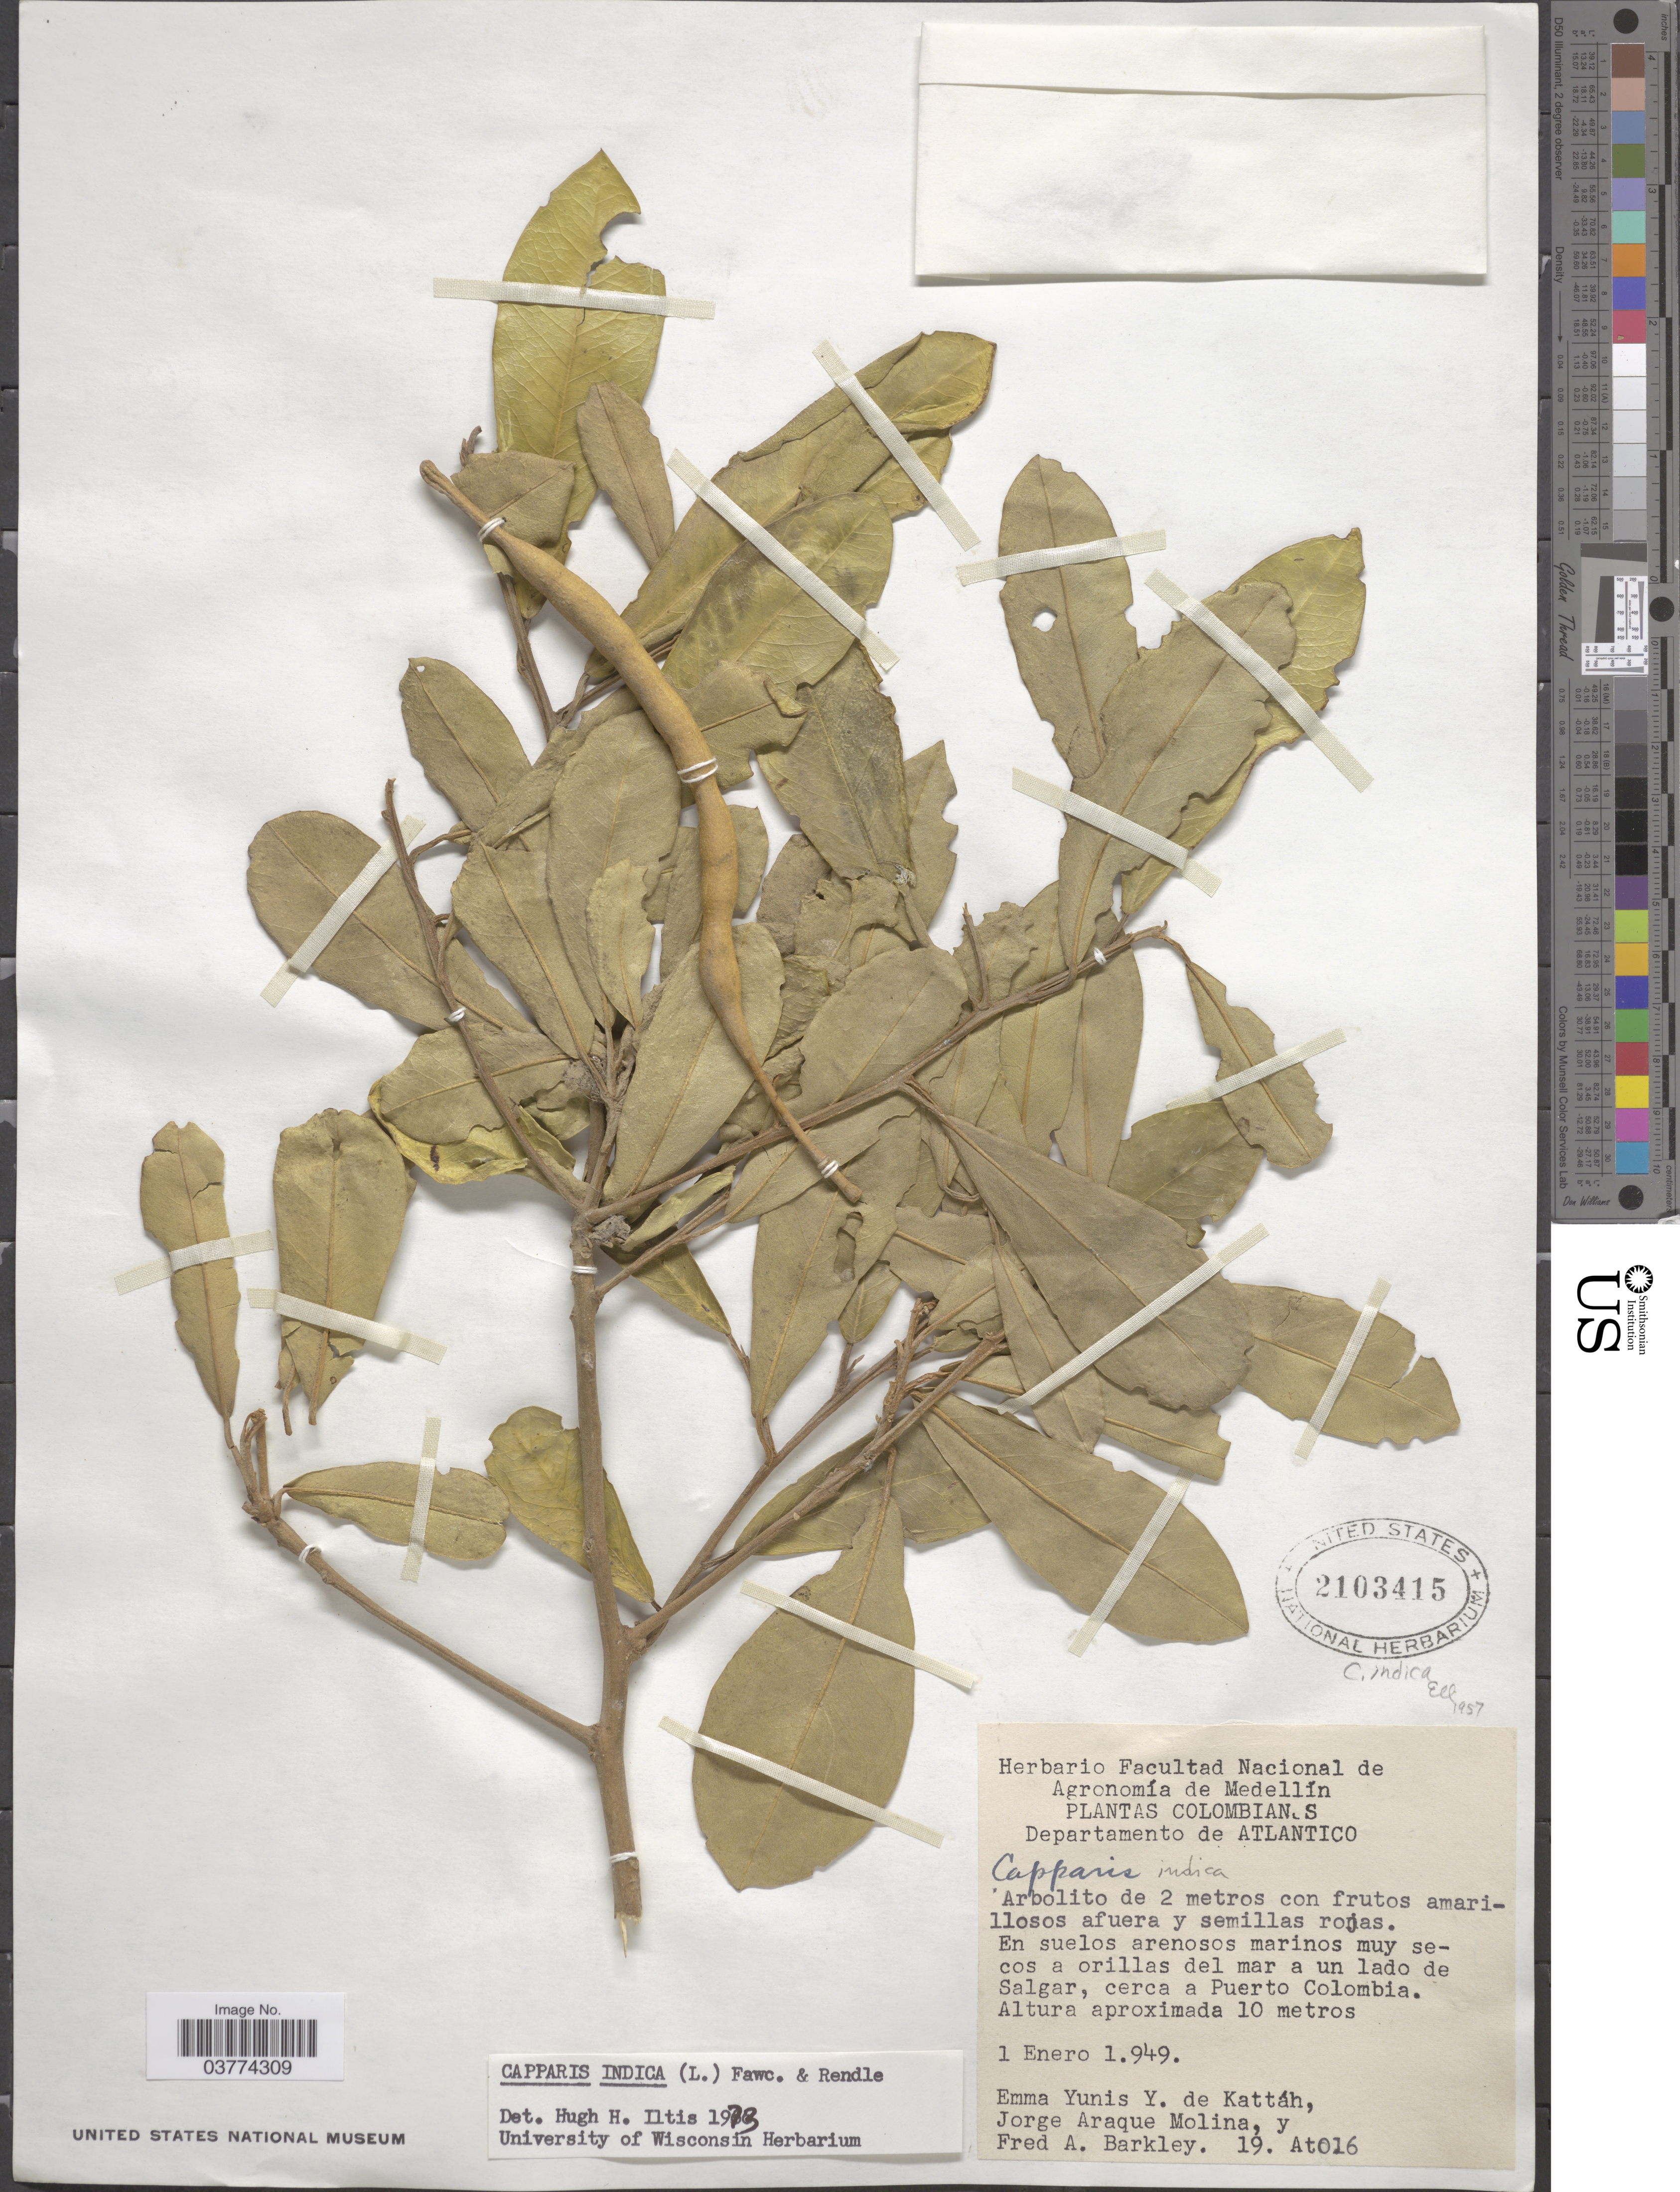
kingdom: Plantae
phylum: Tracheophyta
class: Magnoliopsida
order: Brassicales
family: Capparaceae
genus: Quadrella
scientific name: Quadrella indica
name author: (L.) Iltis & Cornejo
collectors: E. de Kattáh, J. A. Molina & F. A. Barkley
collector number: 19At016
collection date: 1949-01-01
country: Colombia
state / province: Atlántico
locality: Departamento de Atlantico. En suelos arenosos marinos muy secos a orillas del mar a un lado de Salgar, cerca a Puerto Colombia.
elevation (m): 10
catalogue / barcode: US 2103415